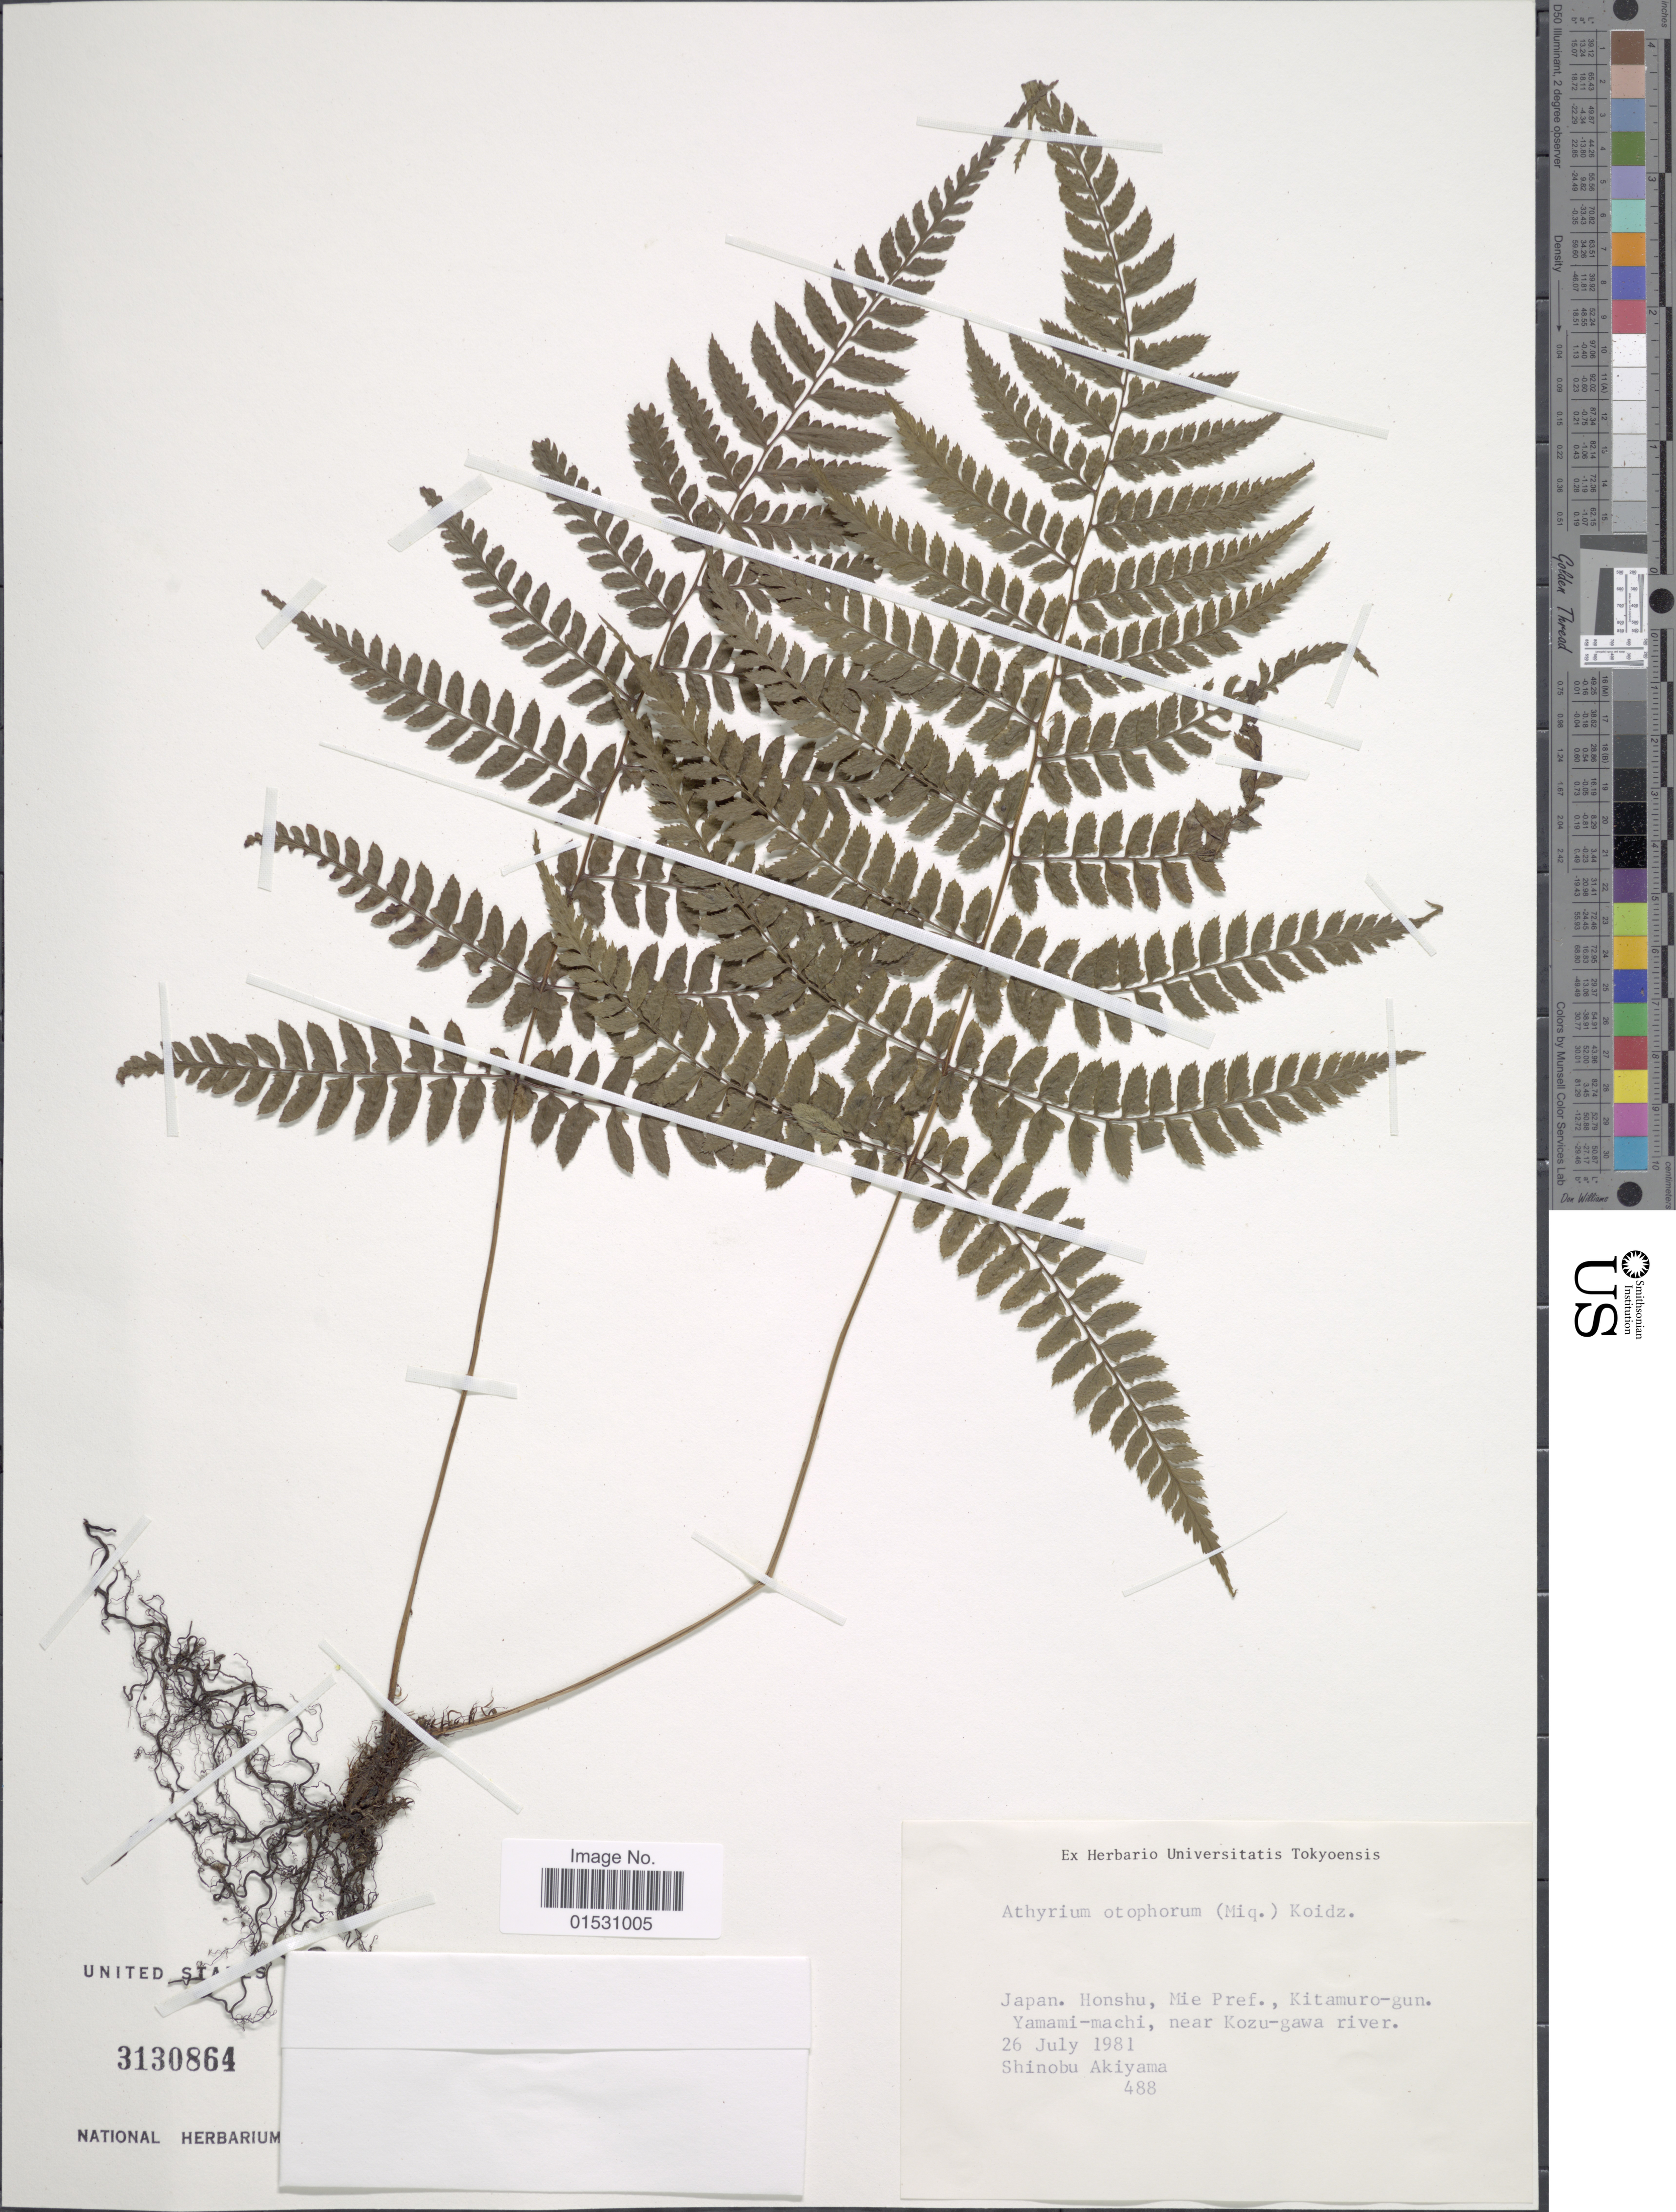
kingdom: Plantae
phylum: Tracheophyta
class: Polypodiopsida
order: Polypodiales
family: Athyriaceae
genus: Athyrium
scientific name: Athyrium otophorum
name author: (Miq.) Koidz.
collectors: Shinobu Akiyama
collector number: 488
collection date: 1981-07-26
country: Japan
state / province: Mie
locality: Honshu, Mie Pref., Kitamuro-gun. Yamami-machi, near Kozu-gawa river.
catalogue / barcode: US 3130864